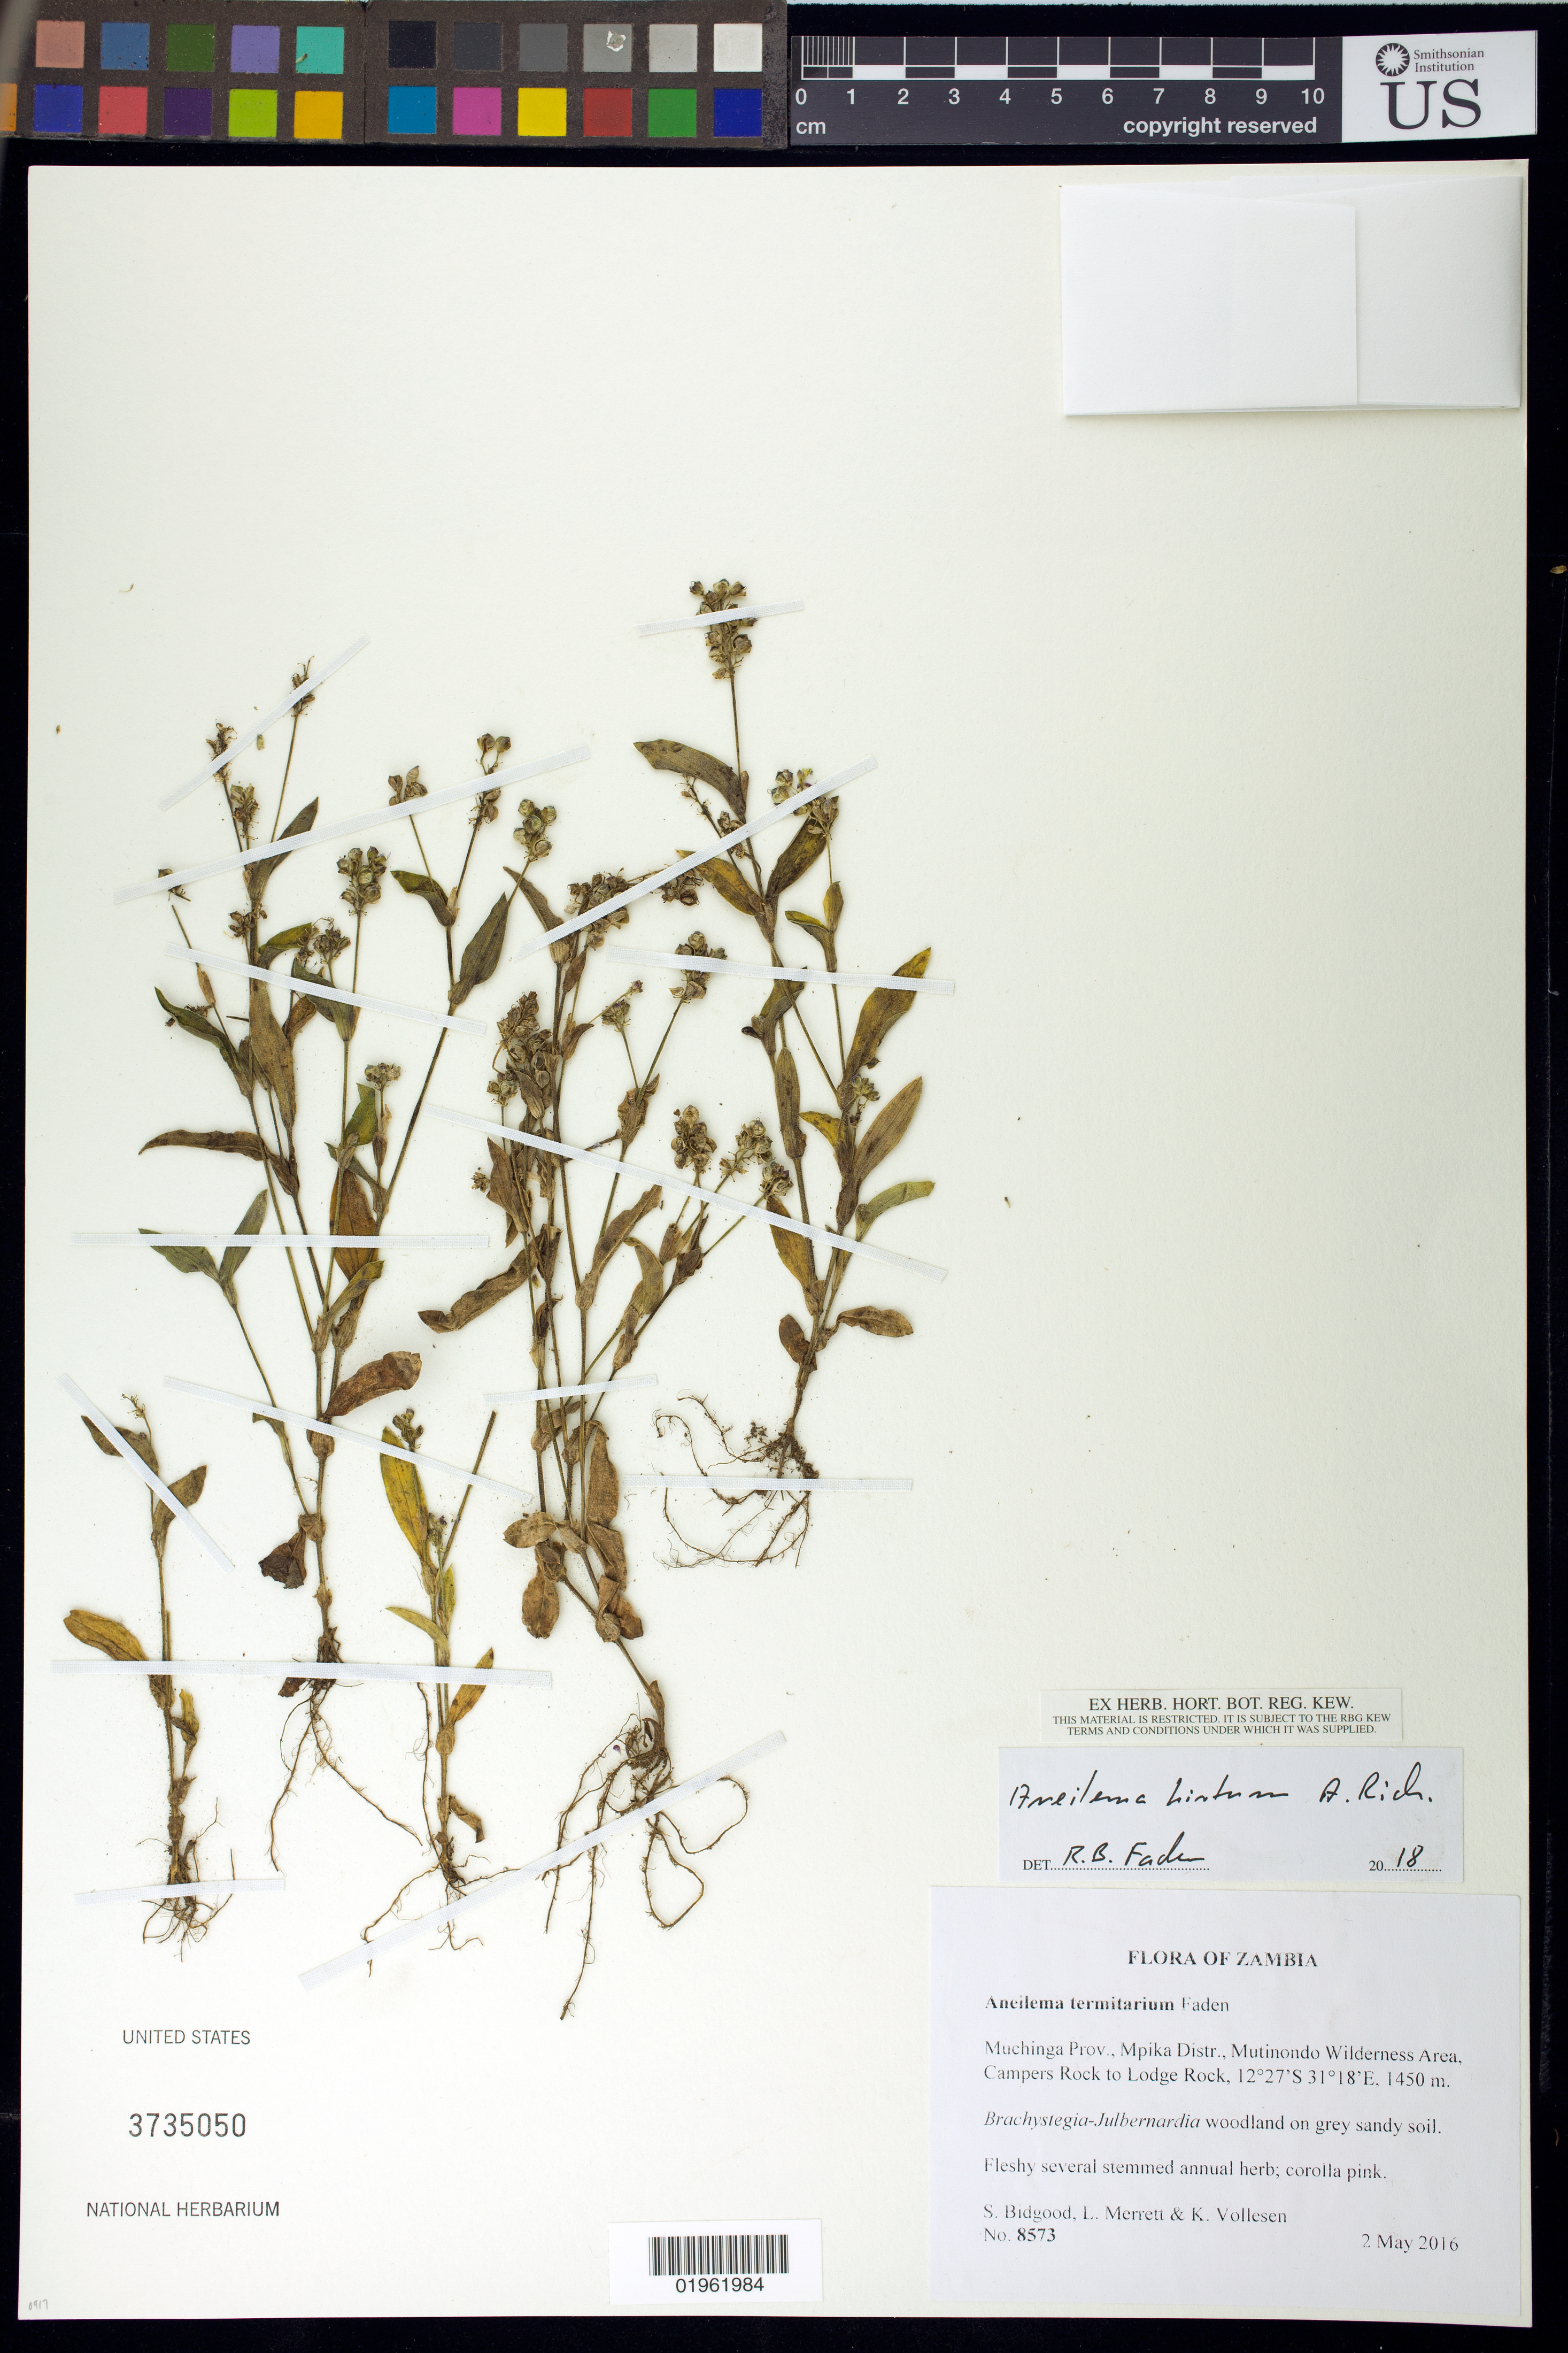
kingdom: Plantae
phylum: Tracheophyta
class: Liliopsida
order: Commelinales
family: Commelinaceae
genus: Aneilema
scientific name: Aneilema hirtum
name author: A. Rich.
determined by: Faden, Robert B., (US), Smithsonian Institution - National Museum of Natural History (UNITED STATES)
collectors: S. Bidgood et al.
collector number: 8573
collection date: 2017-02-21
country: Zambia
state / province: Muchinga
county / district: Mpika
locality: Mutinondo Wilderness Area, Caterpillar Rock.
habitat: Brachystegia-Julbernardia woodland on grey sandy soil.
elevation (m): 1450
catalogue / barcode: US 3735050